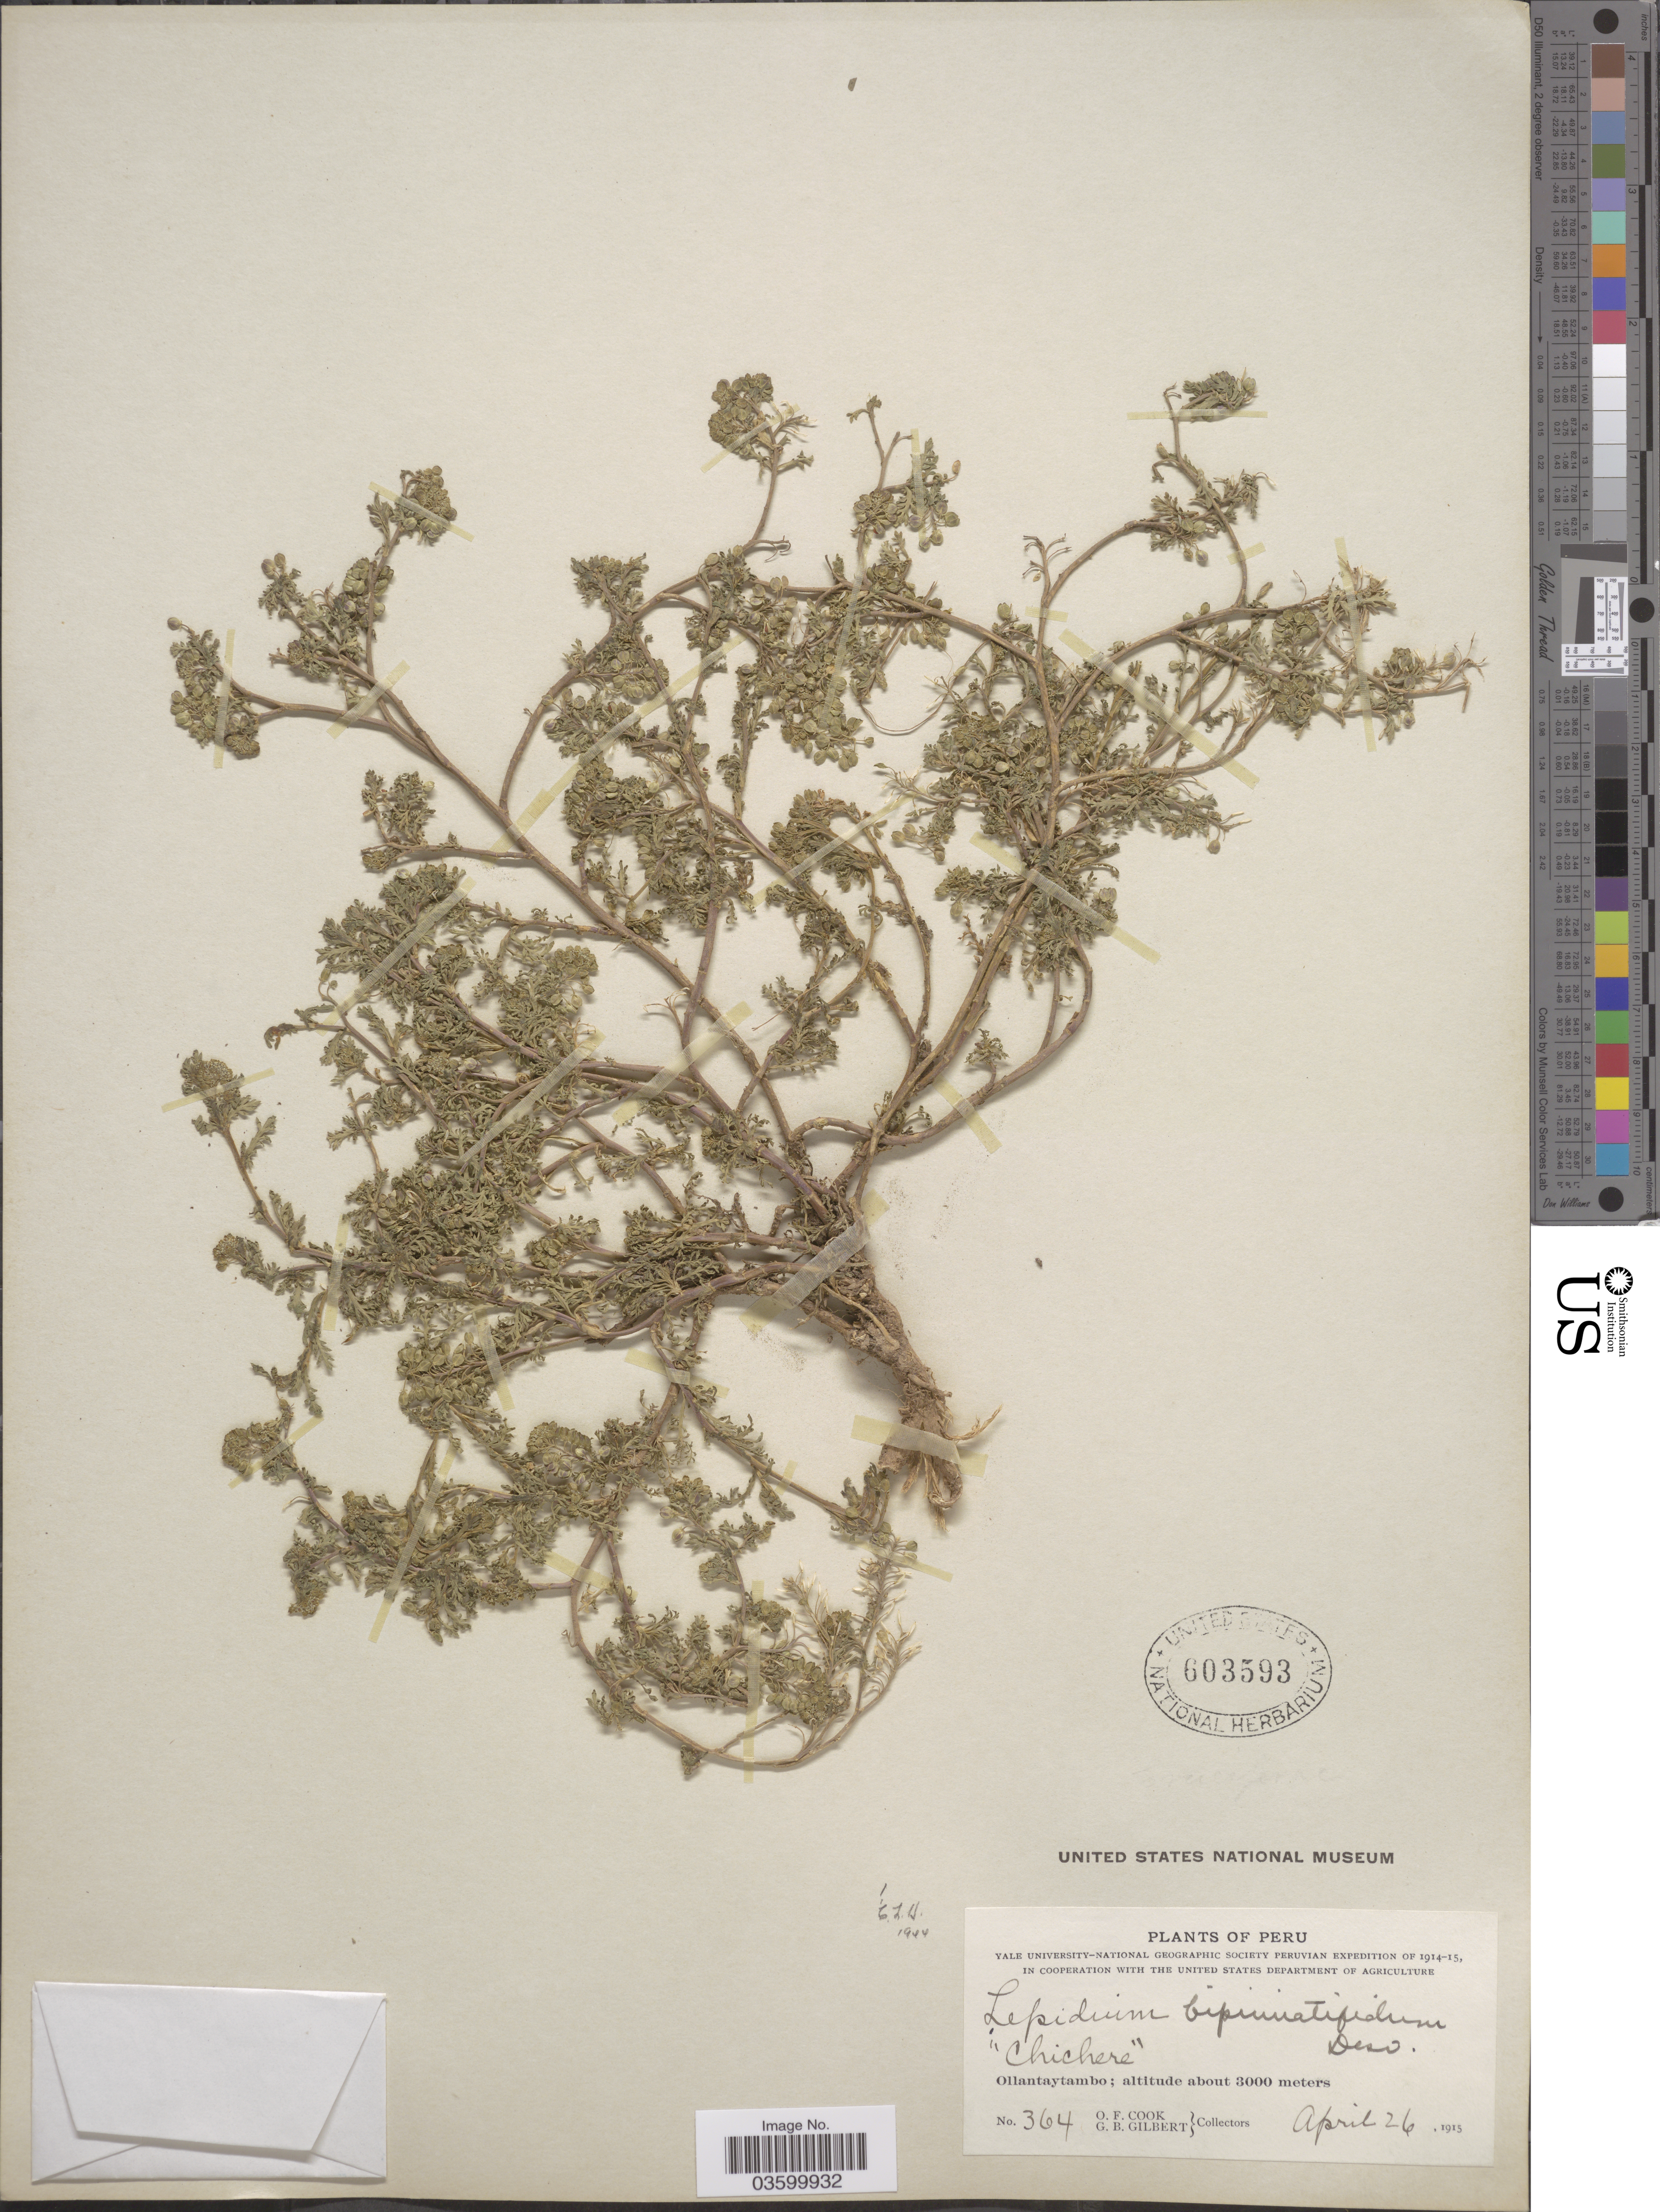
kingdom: Plantae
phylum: Tracheophyta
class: Magnoliopsida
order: Brassicales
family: Brassicaceae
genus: Lepidium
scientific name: Lepidium bipinnatifidum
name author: Desv.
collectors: O. F. Cook & G. B. Gilbert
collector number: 364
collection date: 1915-04-26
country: Peru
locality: Ollantaytambo.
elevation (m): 3000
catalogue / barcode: US 603593